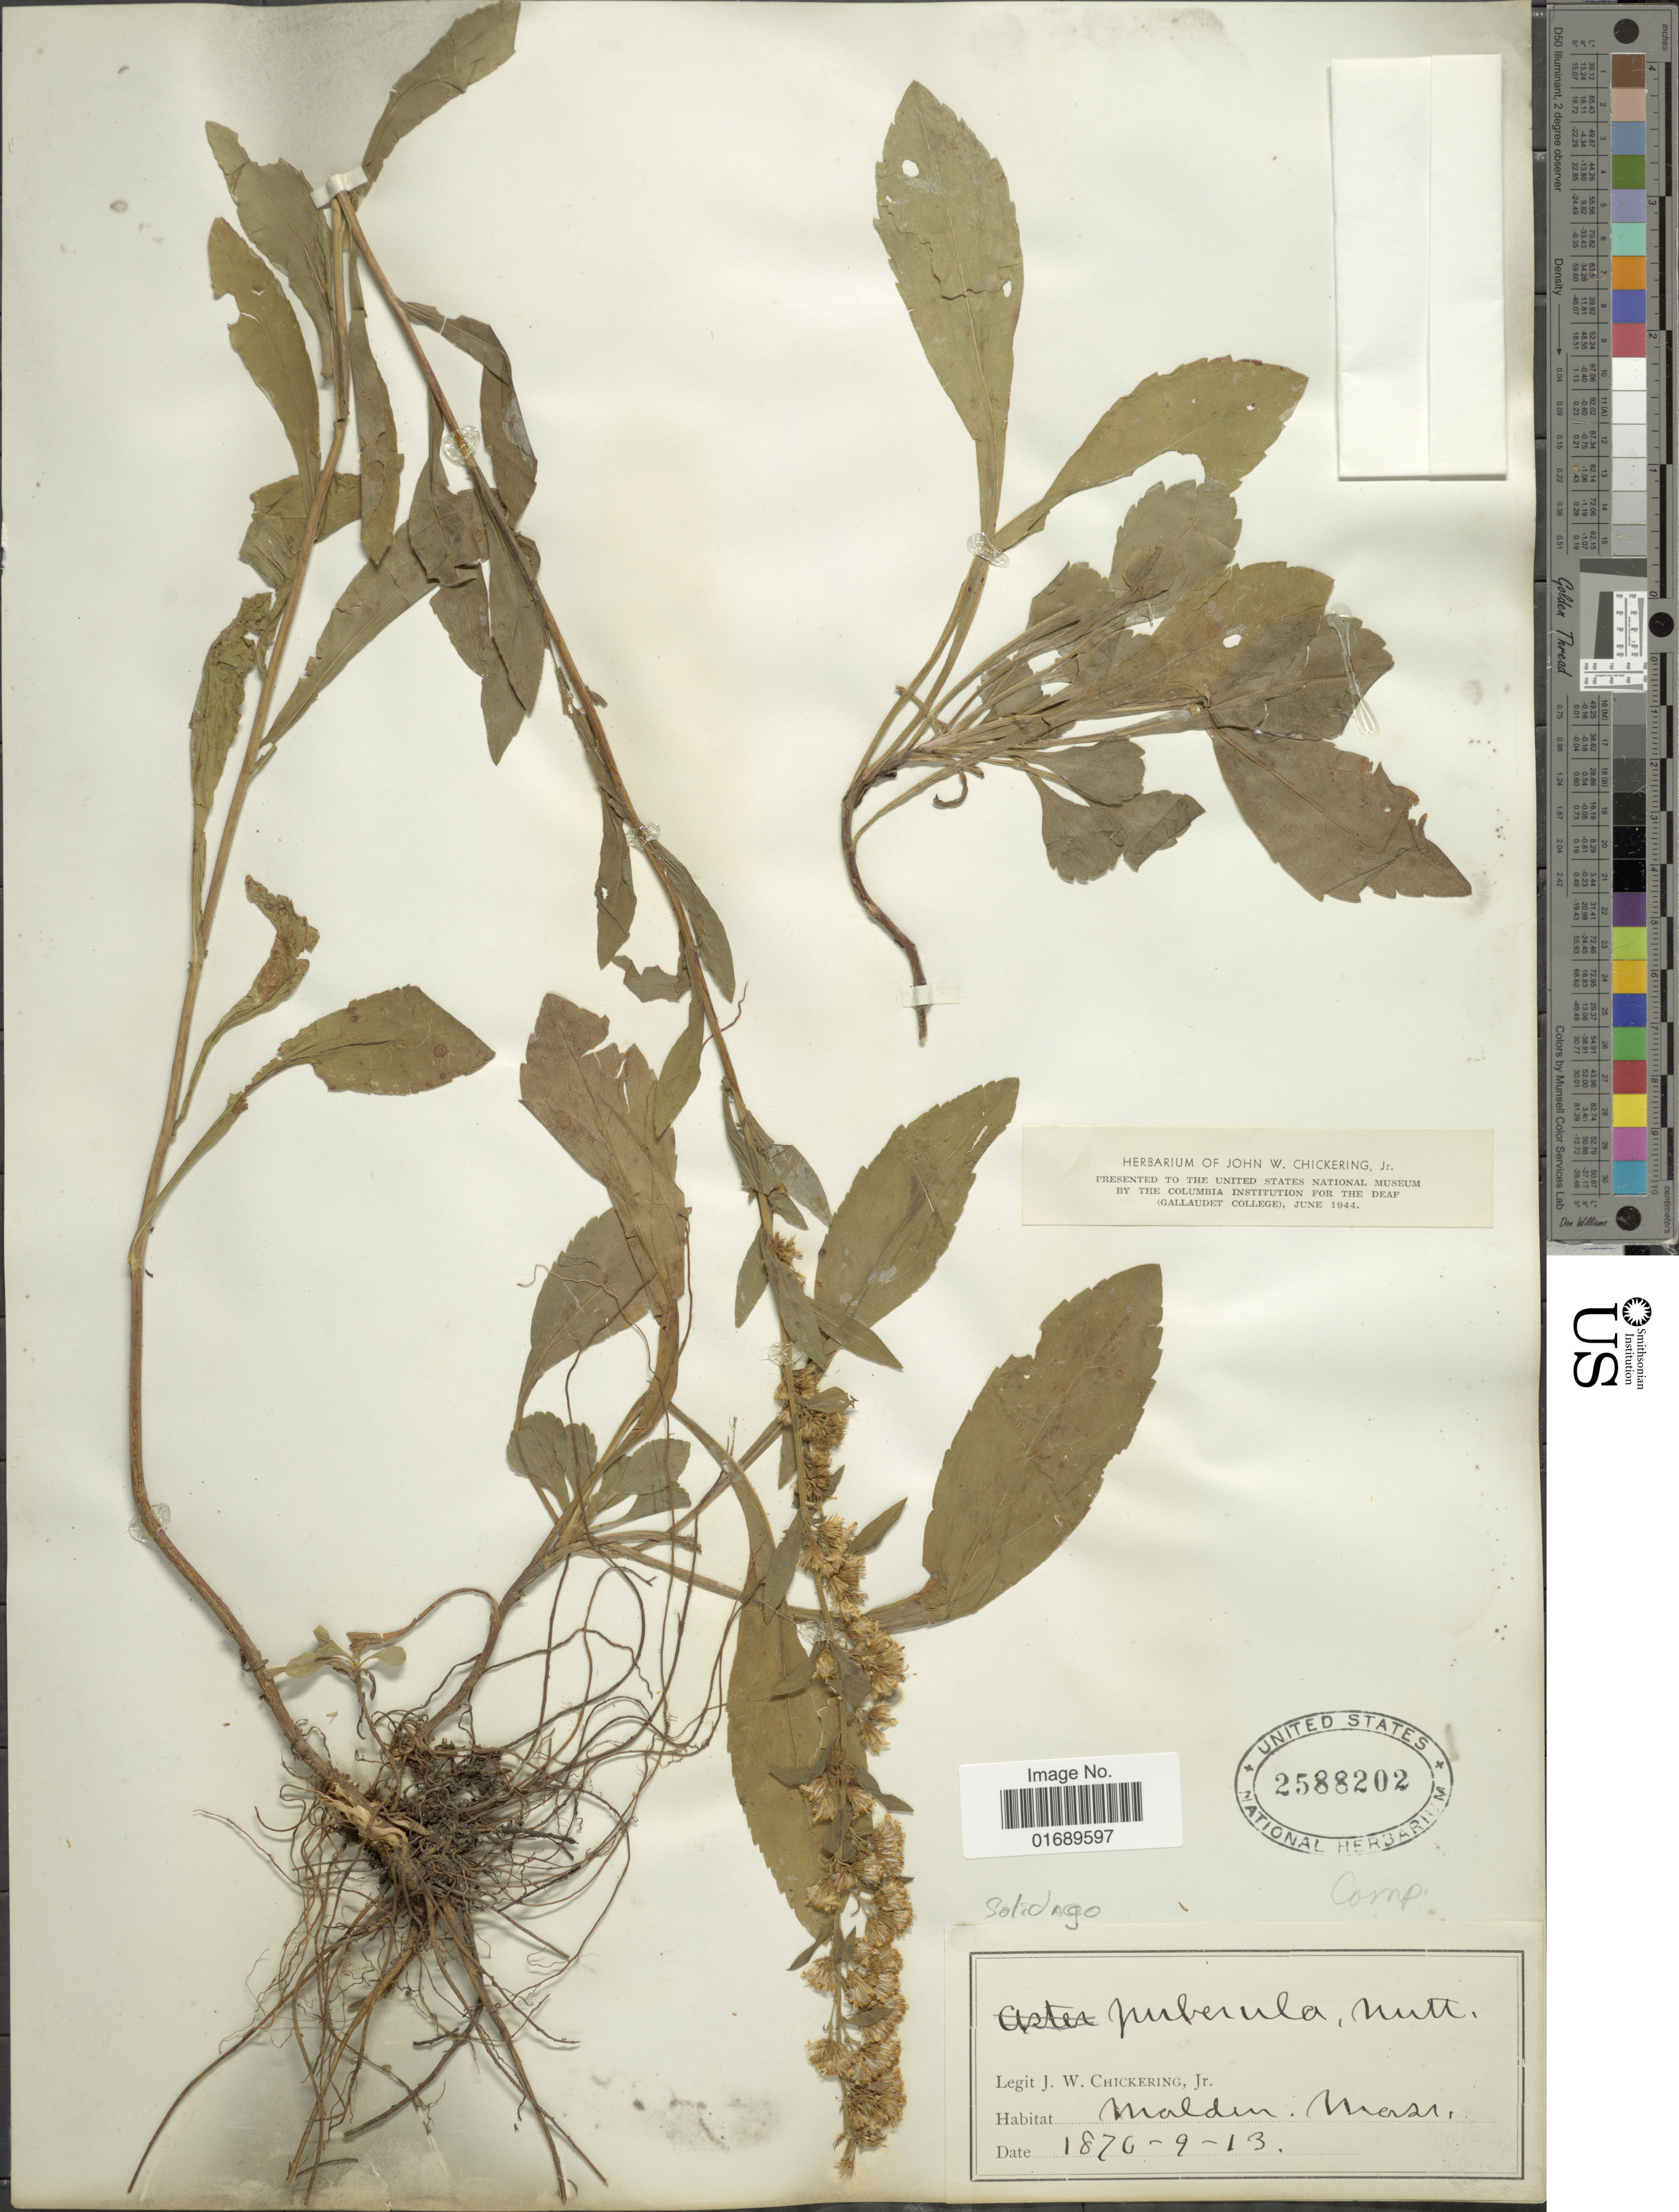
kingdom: Plantae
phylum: Tracheophyta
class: Magnoliopsida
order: Asterales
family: Asteraceae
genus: Solidago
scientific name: Solidago puberula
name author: Nutt.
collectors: J. W. Chickering Jr.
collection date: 1870-09-13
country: United States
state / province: Massachusetts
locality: Malden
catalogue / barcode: US 2588202